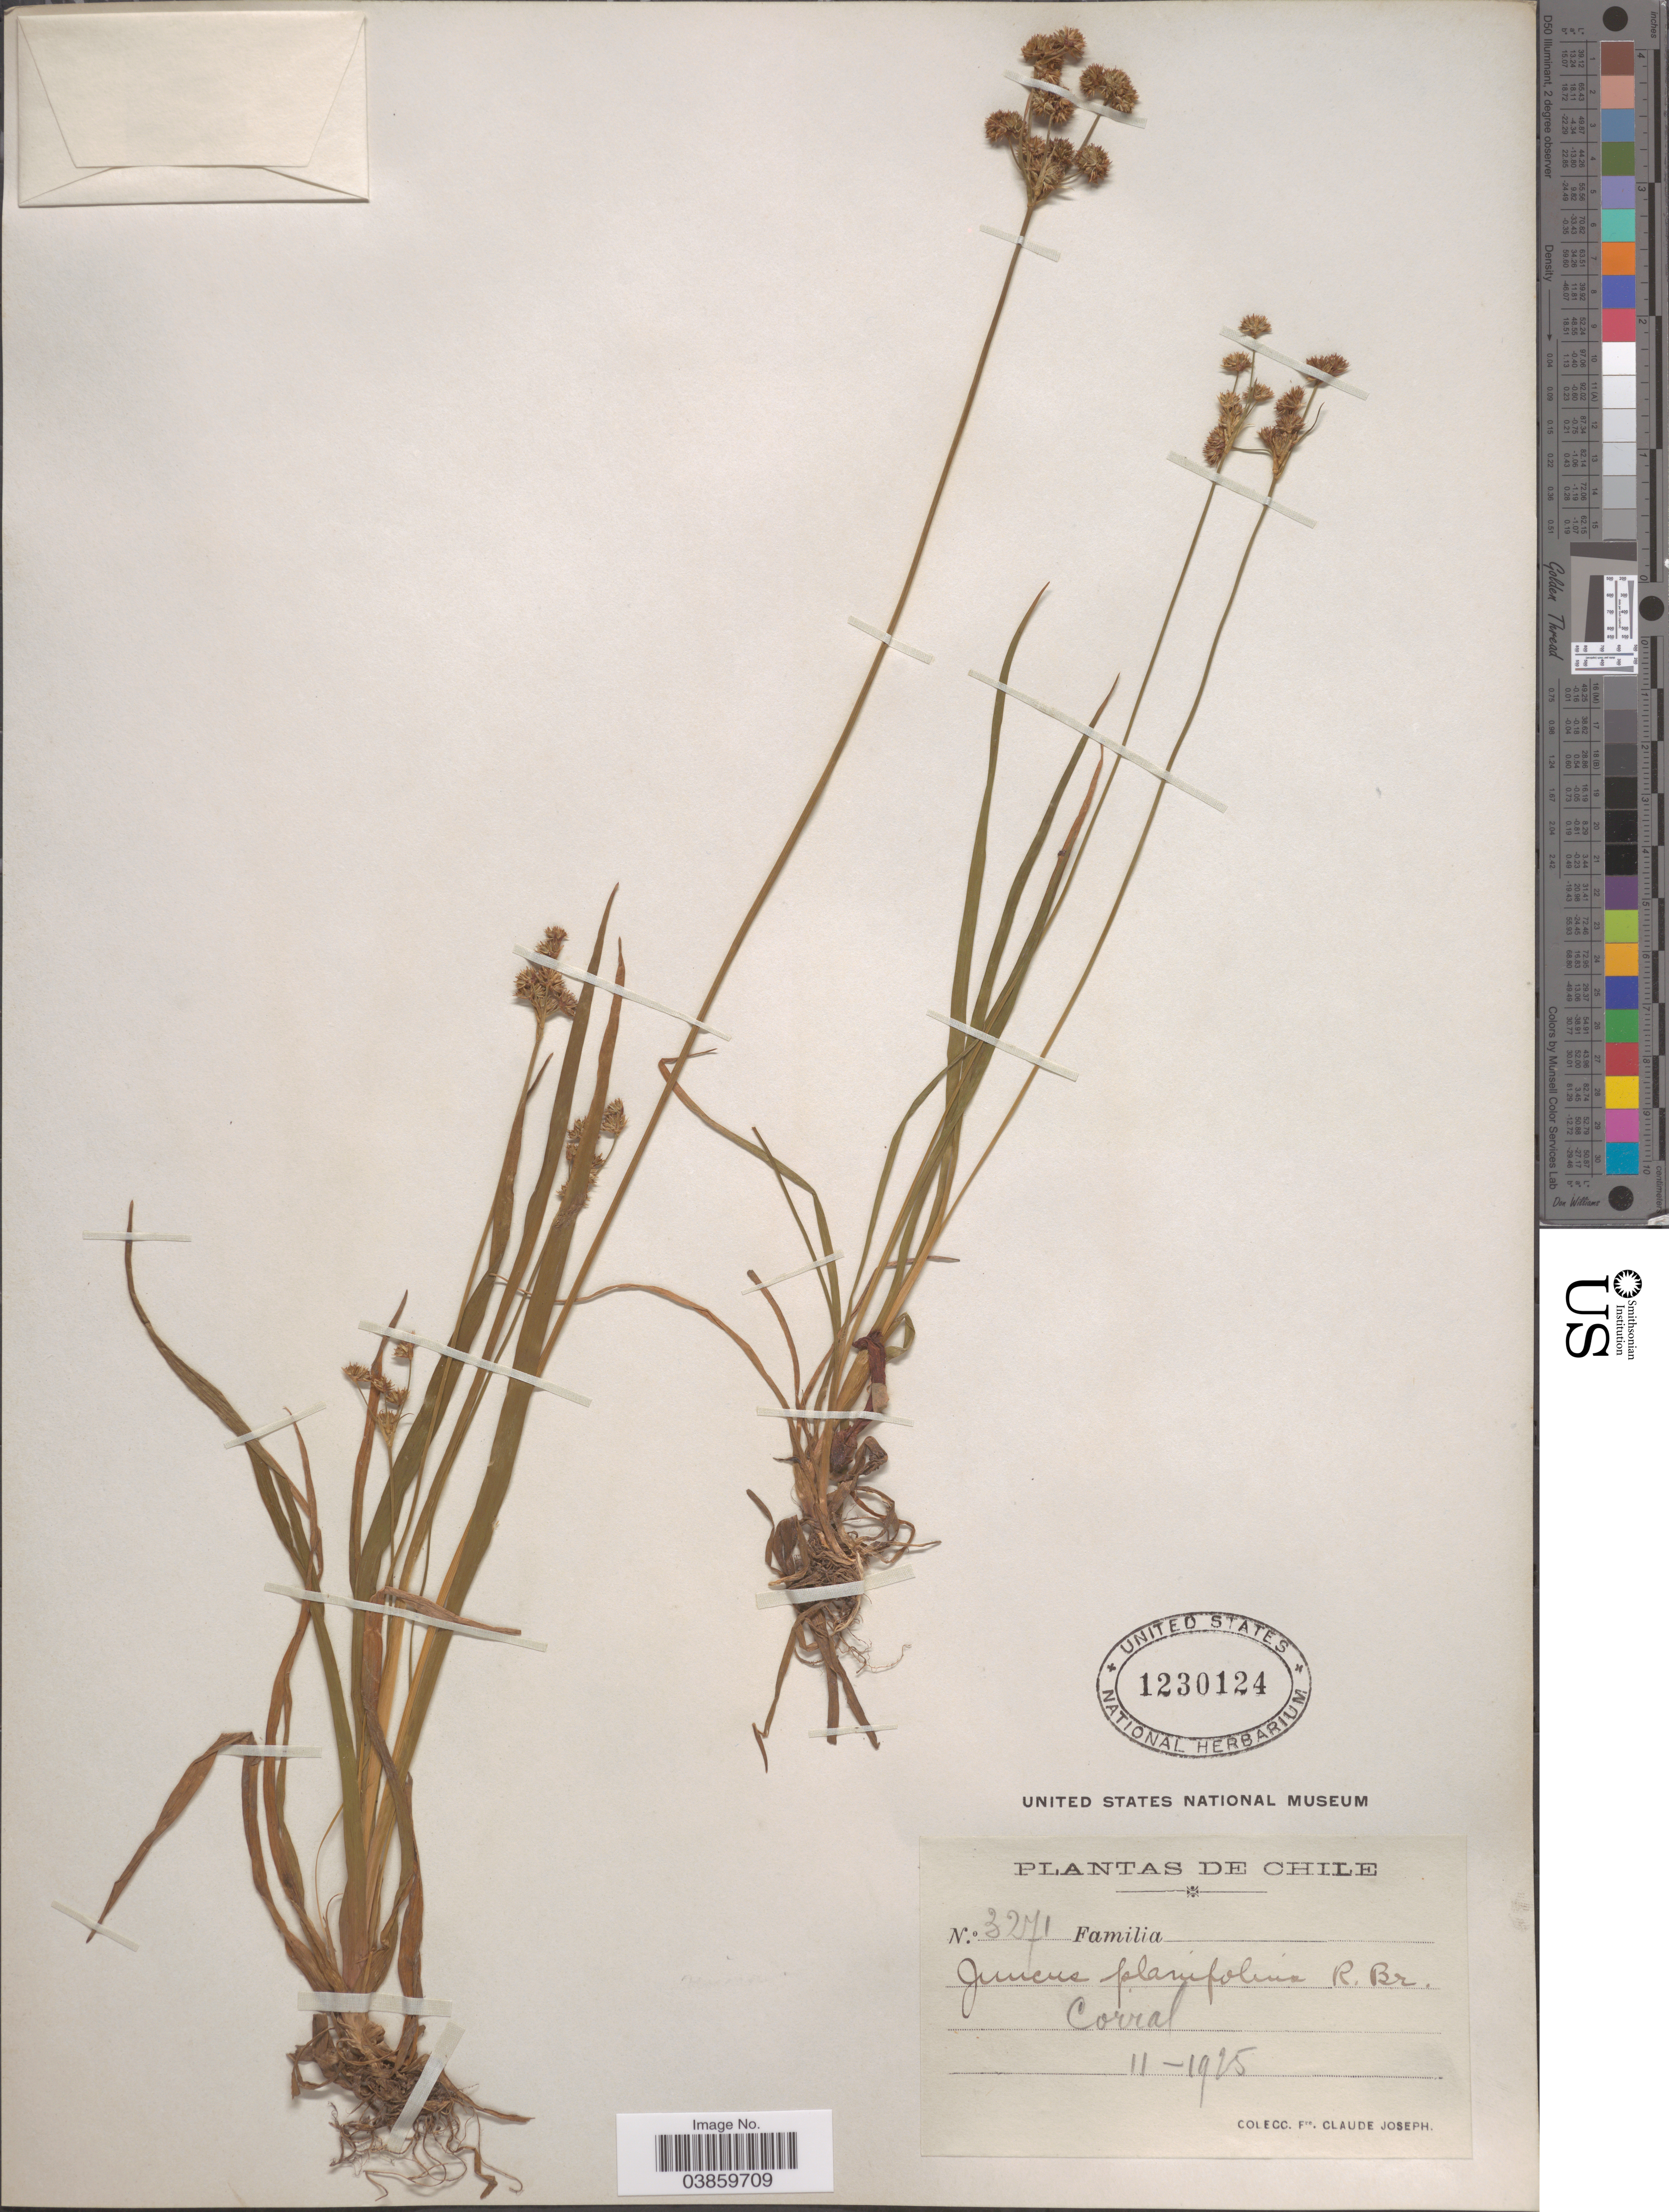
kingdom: Plantae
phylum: Tracheophyta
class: Liliopsida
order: Poales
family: Juncaceae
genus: Juncus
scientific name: Juncus planifolius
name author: R. Br.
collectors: Bro. Claude-Joseph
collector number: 3271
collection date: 1925-11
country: Chile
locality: Corral.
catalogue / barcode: US 1230124